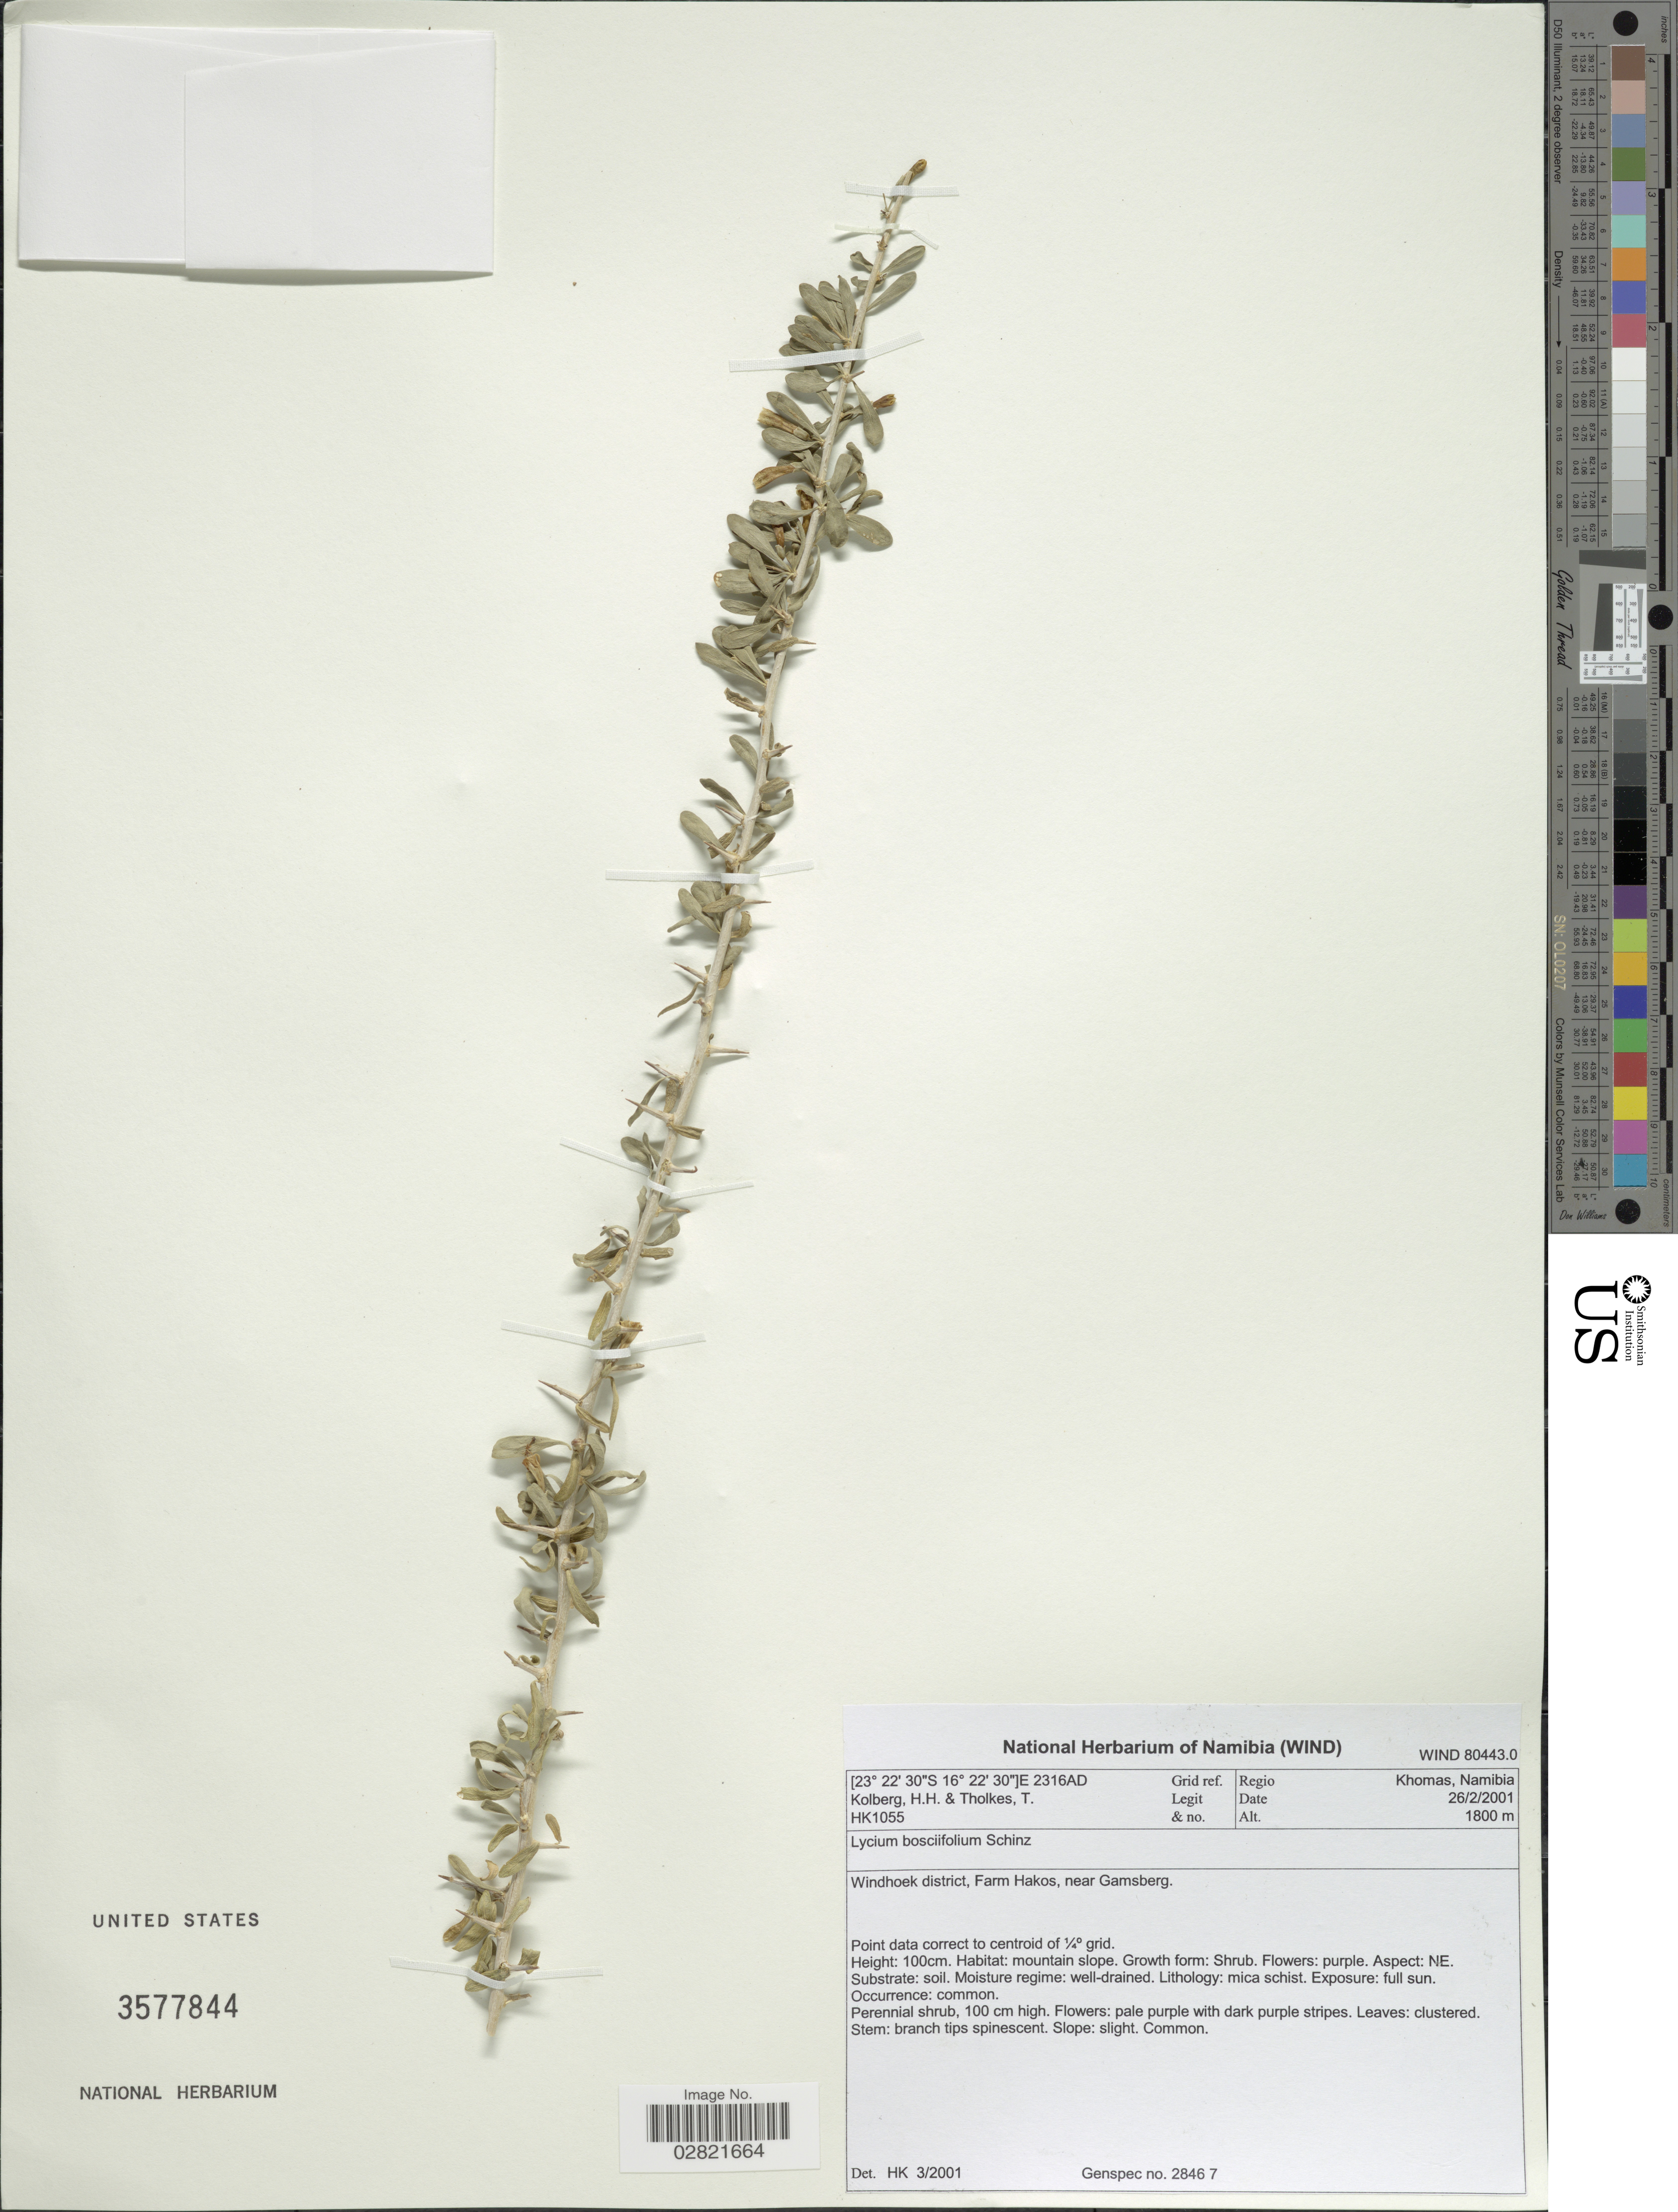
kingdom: Plantae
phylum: Tracheophyta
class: Magnoliopsida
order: Solanales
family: Solanaceae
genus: Lycium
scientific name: Lycium bosciifolium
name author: Schinz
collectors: H. H. Kolberg & T. Tholkes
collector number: HK1055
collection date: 2001-02-26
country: Namibia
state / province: Khomas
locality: E 2316AD Grid ref. Regio Khomas. Windhoek district, Farm Hakos, near Gamsberg.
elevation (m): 1800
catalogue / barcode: US 3577844